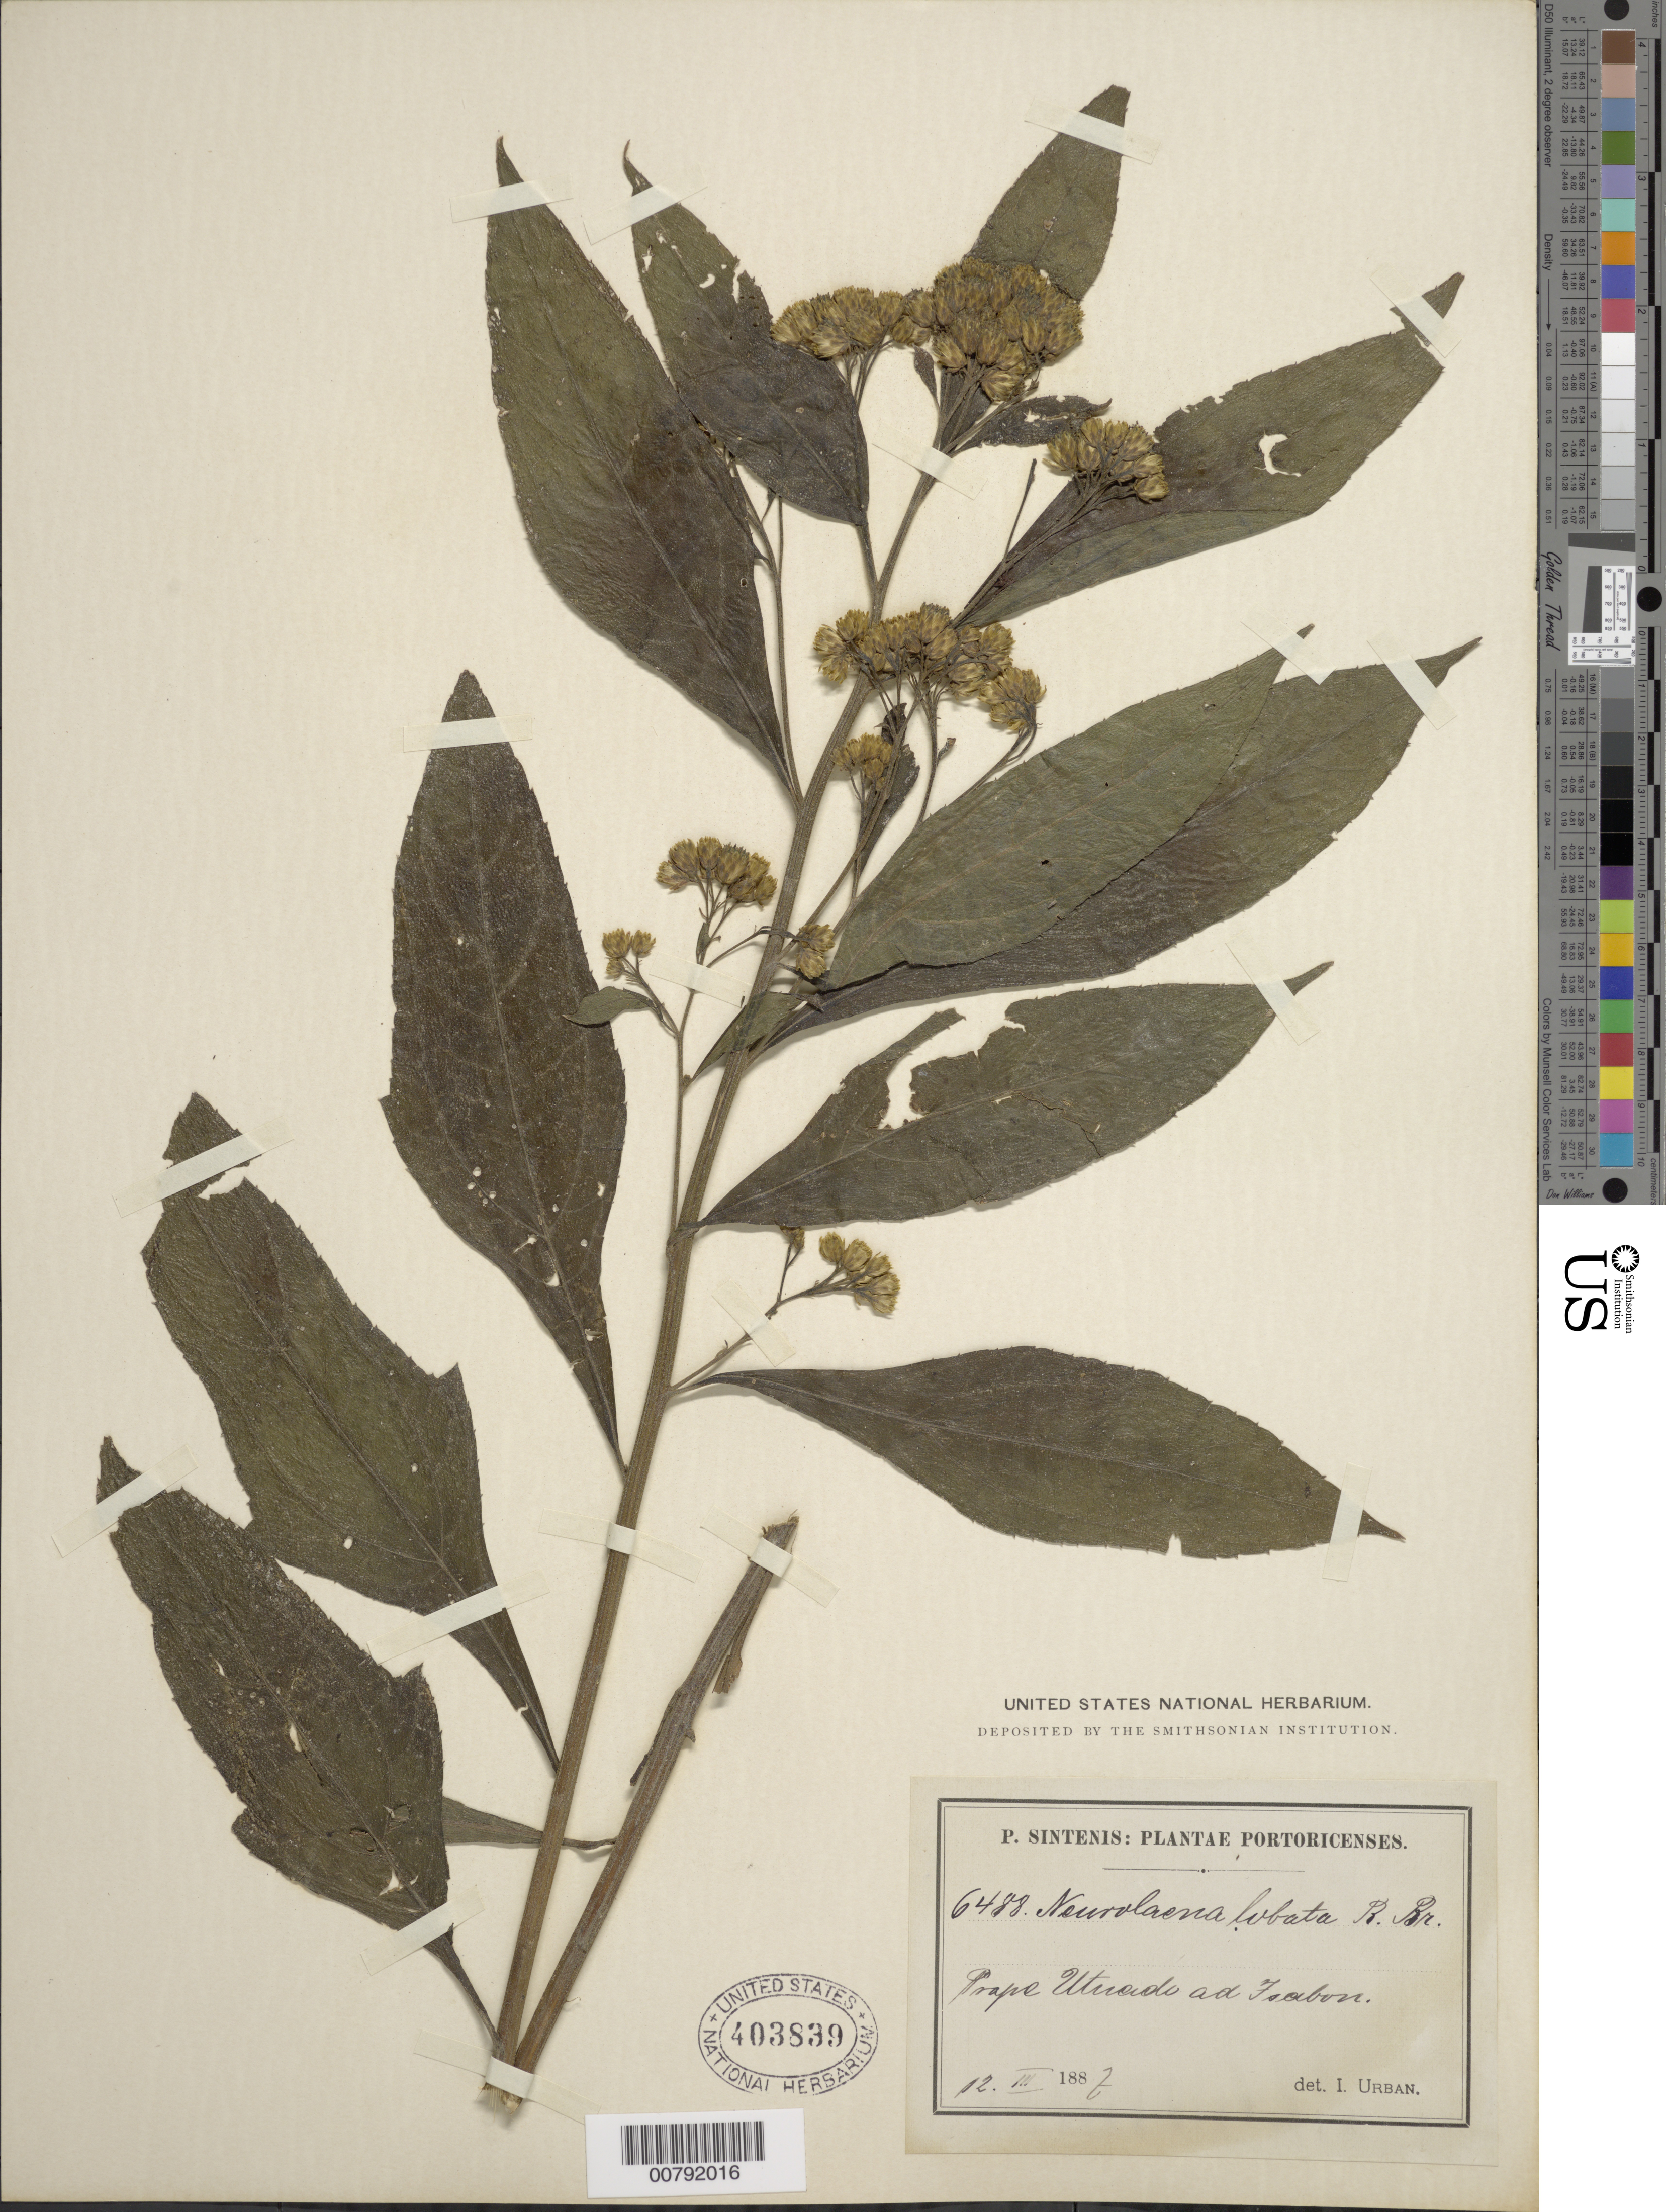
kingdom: Plantae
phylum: Tracheophyta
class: Magnoliopsida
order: Asterales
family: Asteraceae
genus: Neurolaena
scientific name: Neurolaena lobata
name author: (L.) R. Br. ex Cass.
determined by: Urban, Ignatz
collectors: P. Sintenis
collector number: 6488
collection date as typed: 12 Mar 1887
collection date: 1887-03-12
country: Puerto Rico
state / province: Utuado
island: Puerto Rico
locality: Foabon?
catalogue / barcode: US 403839